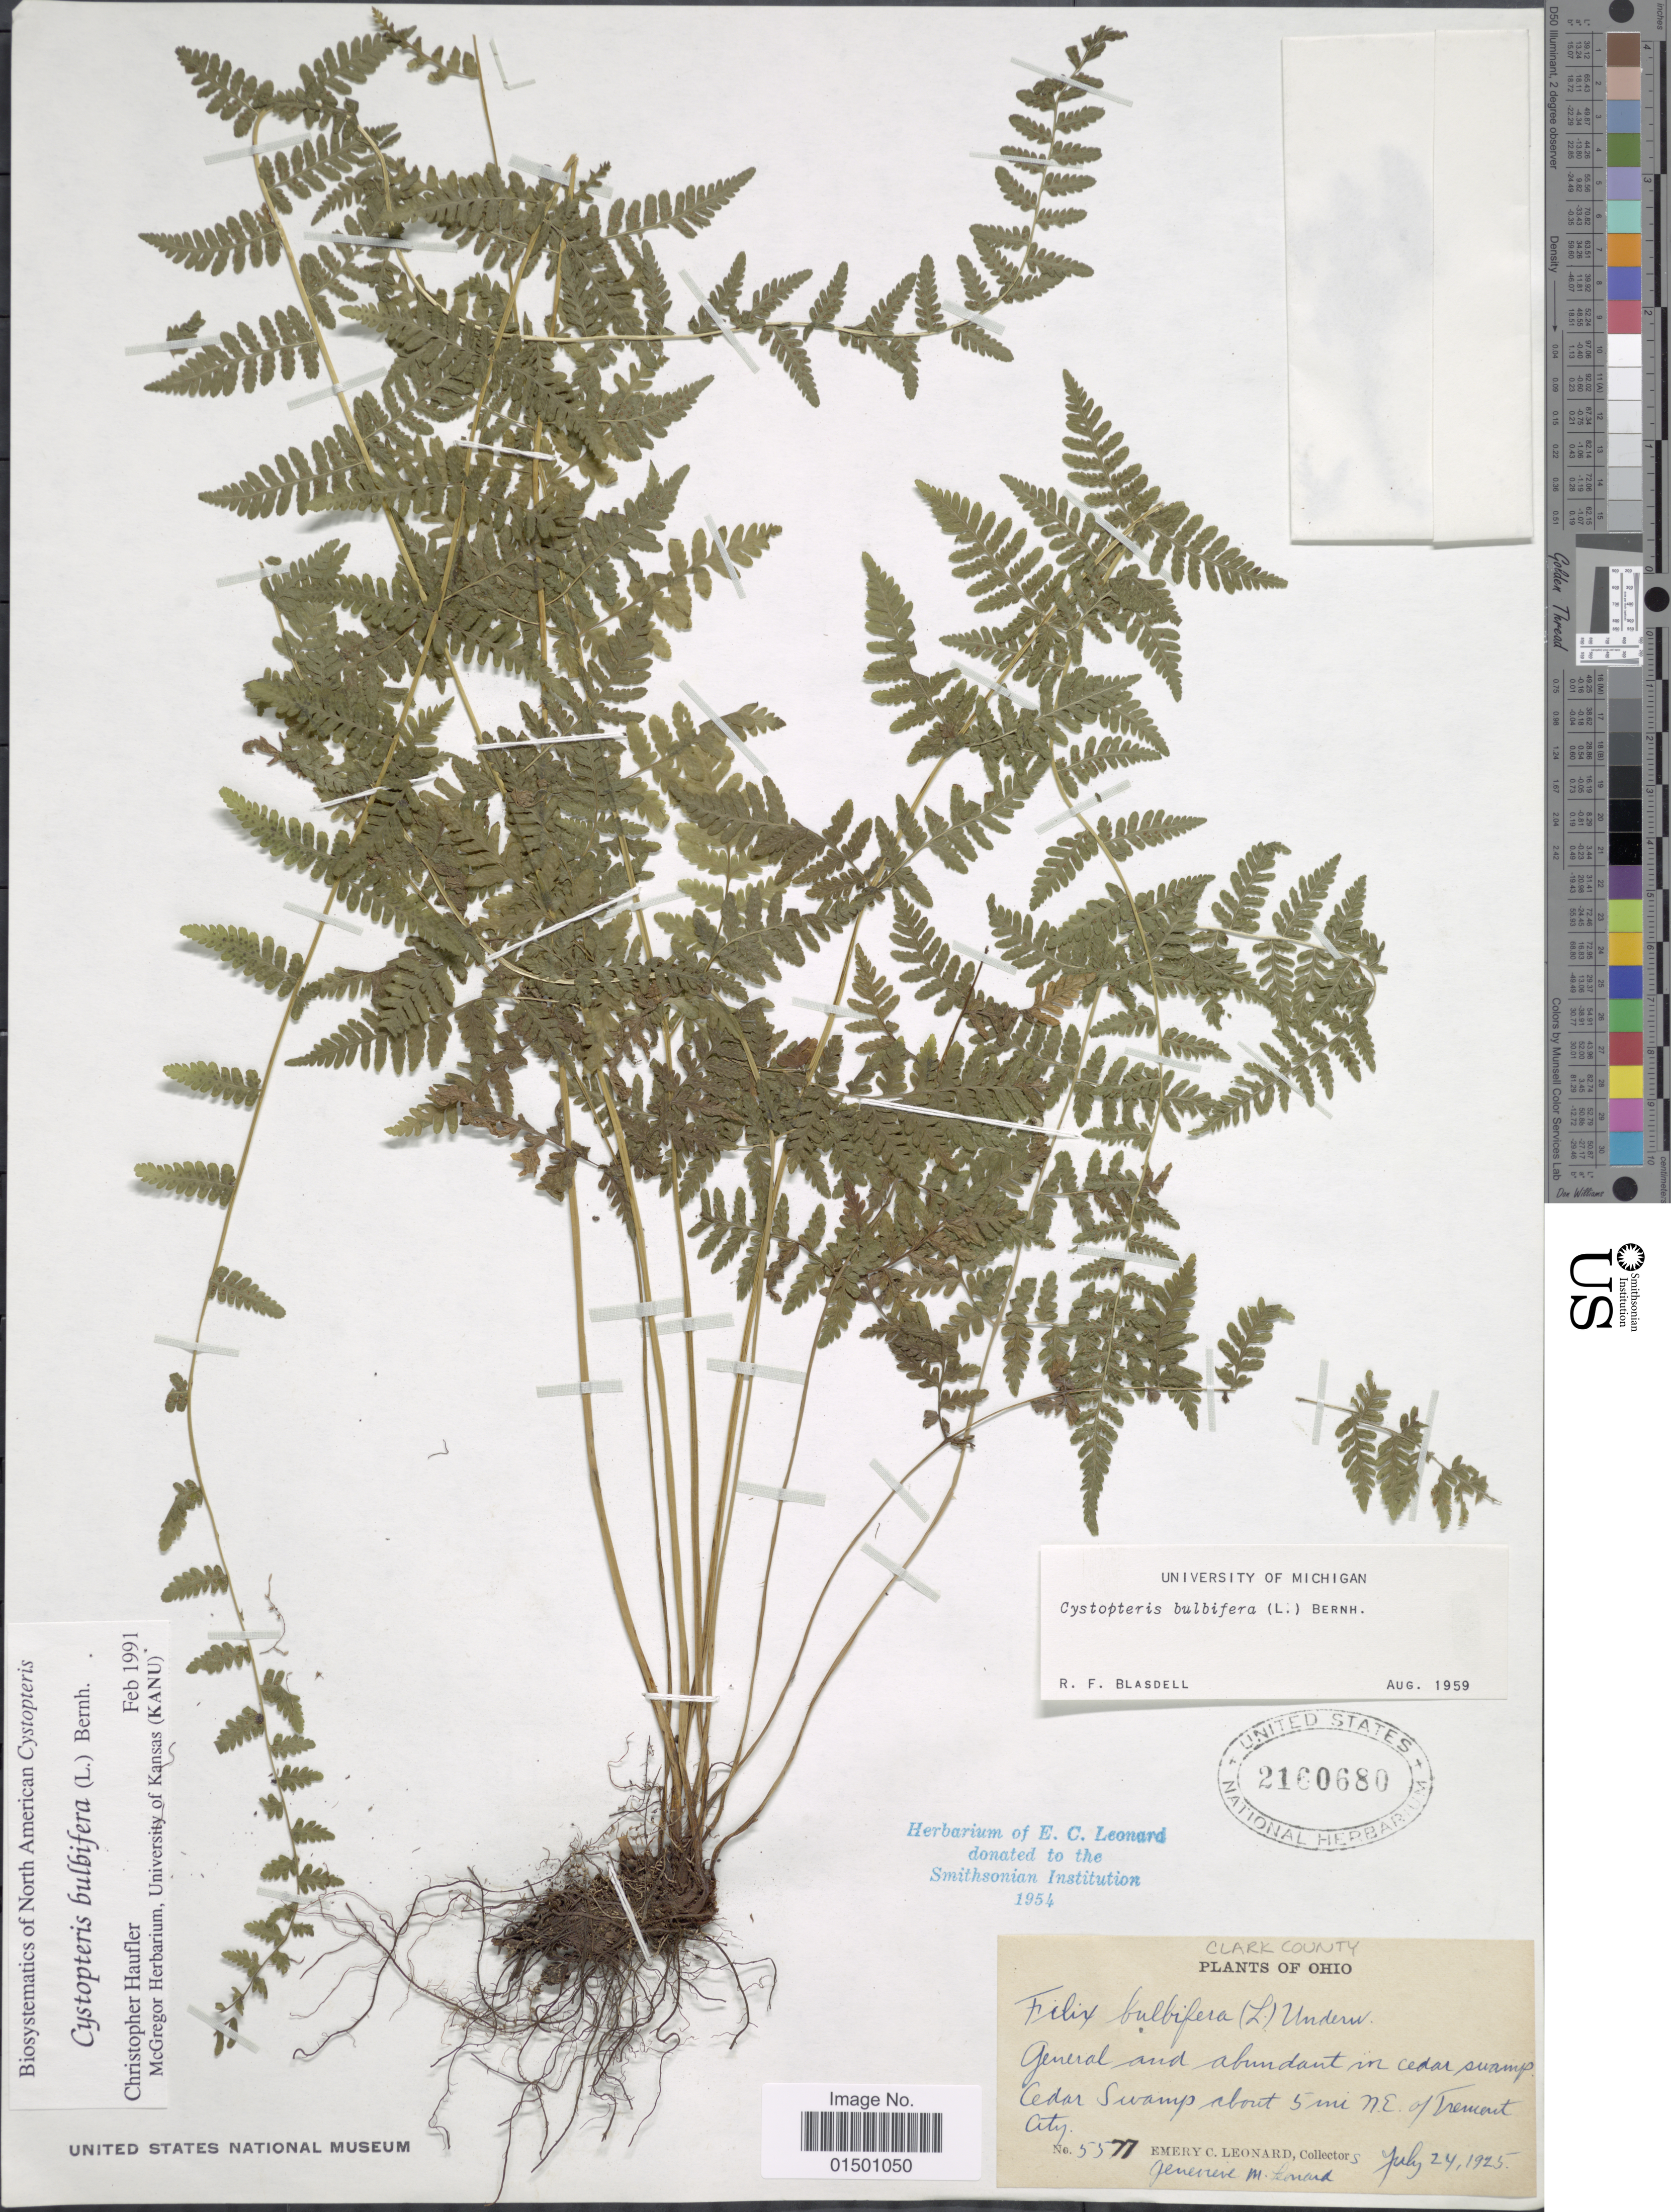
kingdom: Plantae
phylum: Tracheophyta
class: Polypodiopsida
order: Polypodiales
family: Cystopteridaceae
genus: Cystopteris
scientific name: Cystopteris bulbifera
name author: (L.) Bernh.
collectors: E. C. Leonard & G. M. Leonard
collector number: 5577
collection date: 1925-07-24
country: United States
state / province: Ohio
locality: Clark County, Cedar Swamp about 5 mi. N.E. of Tremont City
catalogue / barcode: US 2160680